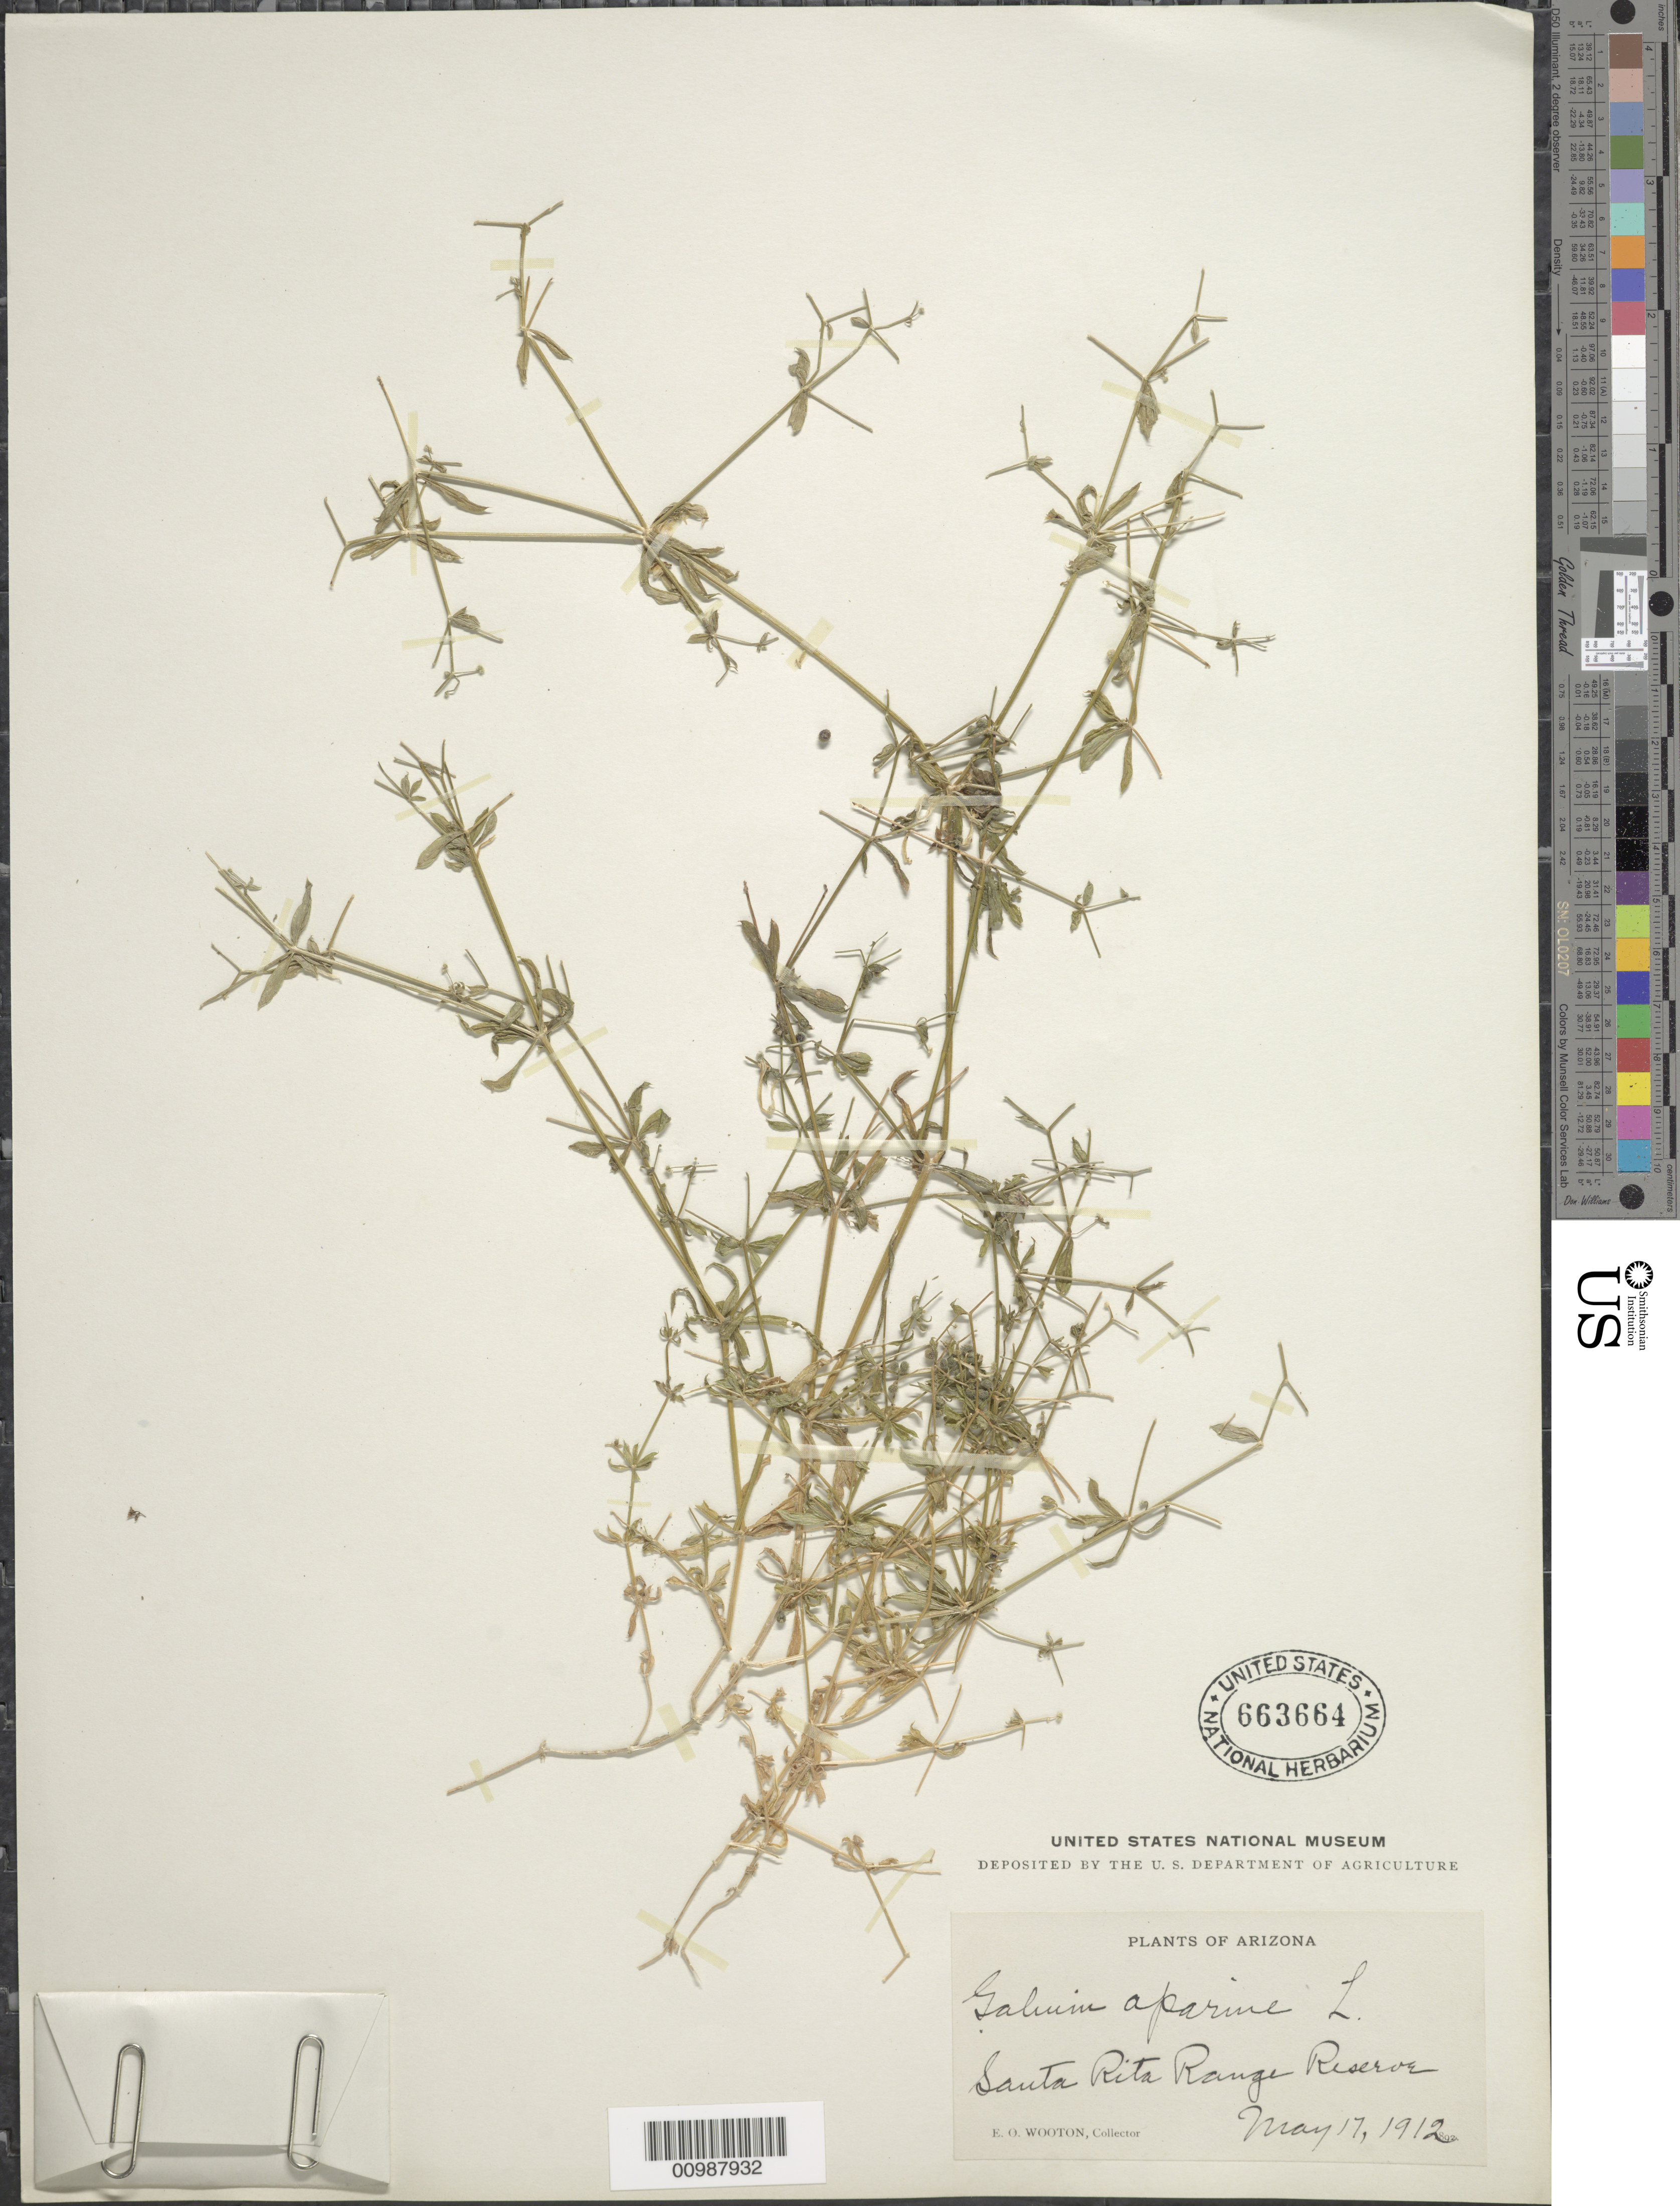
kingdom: Plantae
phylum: Tracheophyta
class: Magnoliopsida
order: Gentianales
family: Rubiaceae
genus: Galium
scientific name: Galium aparine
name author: L.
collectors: E. O. Wooton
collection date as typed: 17 May 1912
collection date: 1912-05-17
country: United States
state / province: Arizona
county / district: Santa Cruz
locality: Santa Rita Range Reserve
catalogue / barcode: US 663664